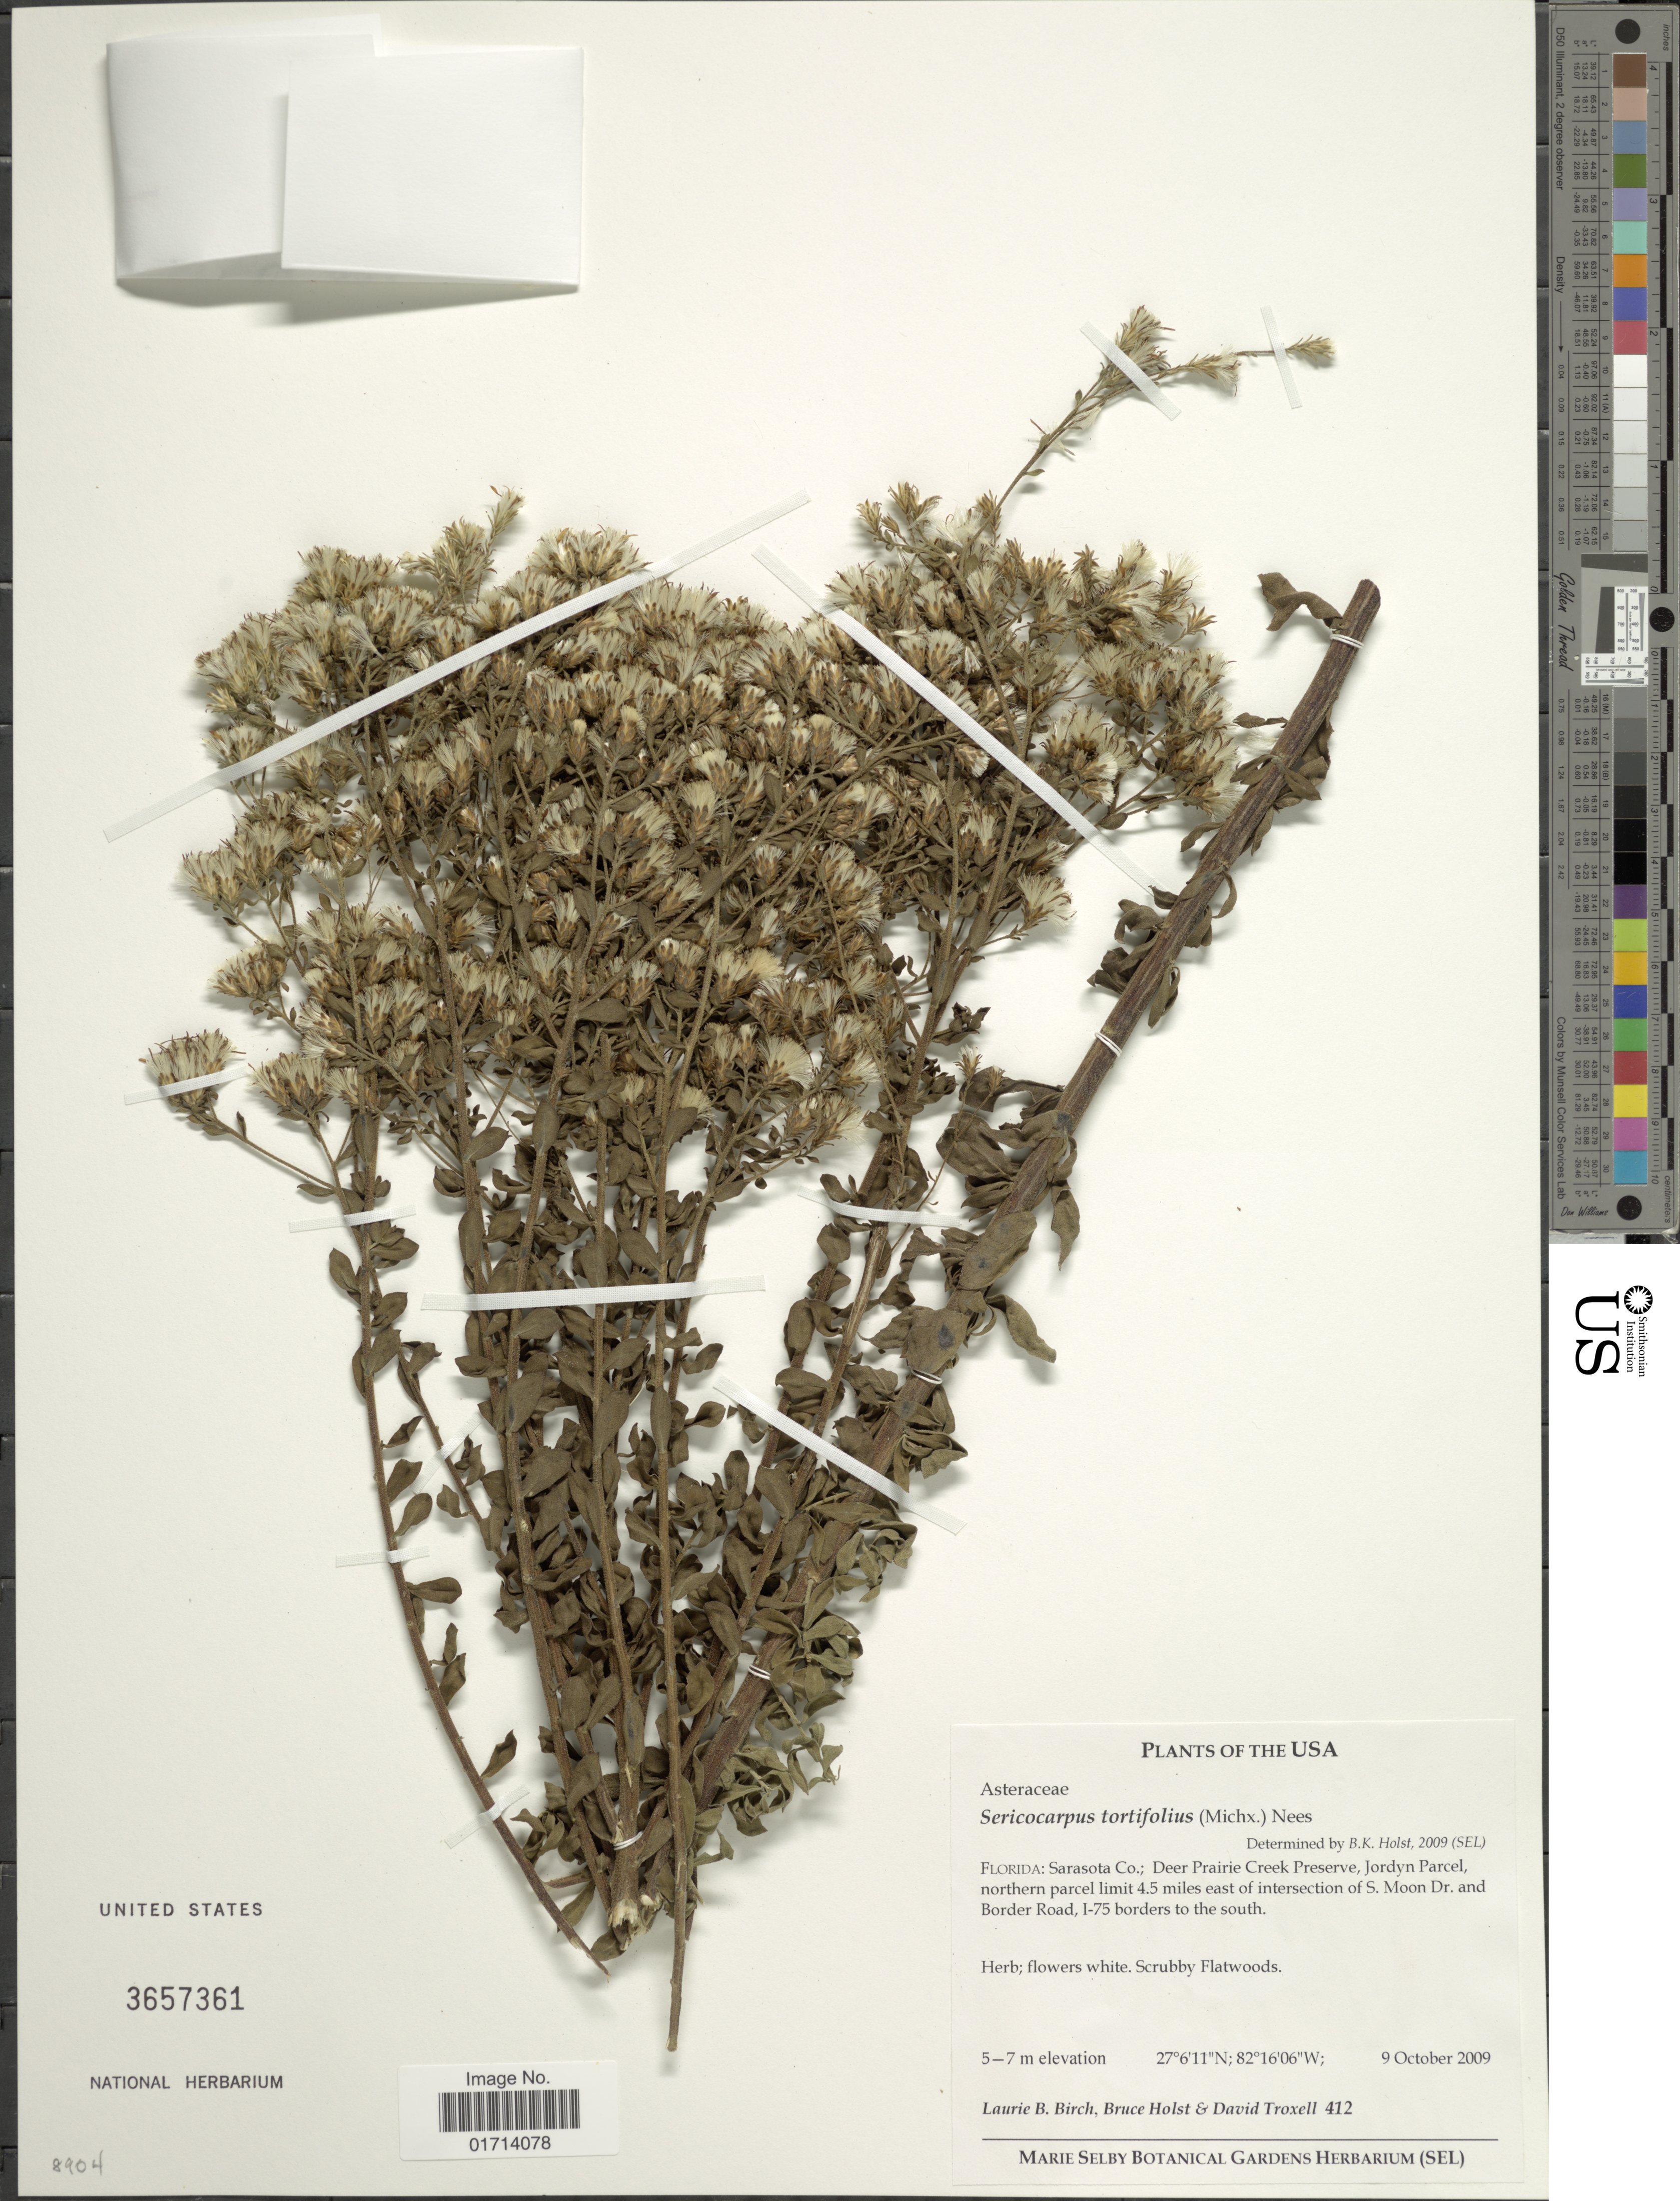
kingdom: Plantae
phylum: Tracheophyta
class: Magnoliopsida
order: Asterales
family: Asteraceae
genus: Sericocarpus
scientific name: Sericocarpus tortifolius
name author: (Michx.) Nees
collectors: L. Birch, B. Holst & D. Troxell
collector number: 412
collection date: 2009-10-09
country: United States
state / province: Florida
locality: Sarasota Co.; Deer Prairie Creek Preserve, Jordyn Parcel, northern parcel limit 4.5 miles east of intersection of S. Moon Dr. and Border Road, 1-75 borders to the south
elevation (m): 5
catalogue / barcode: US 3657361